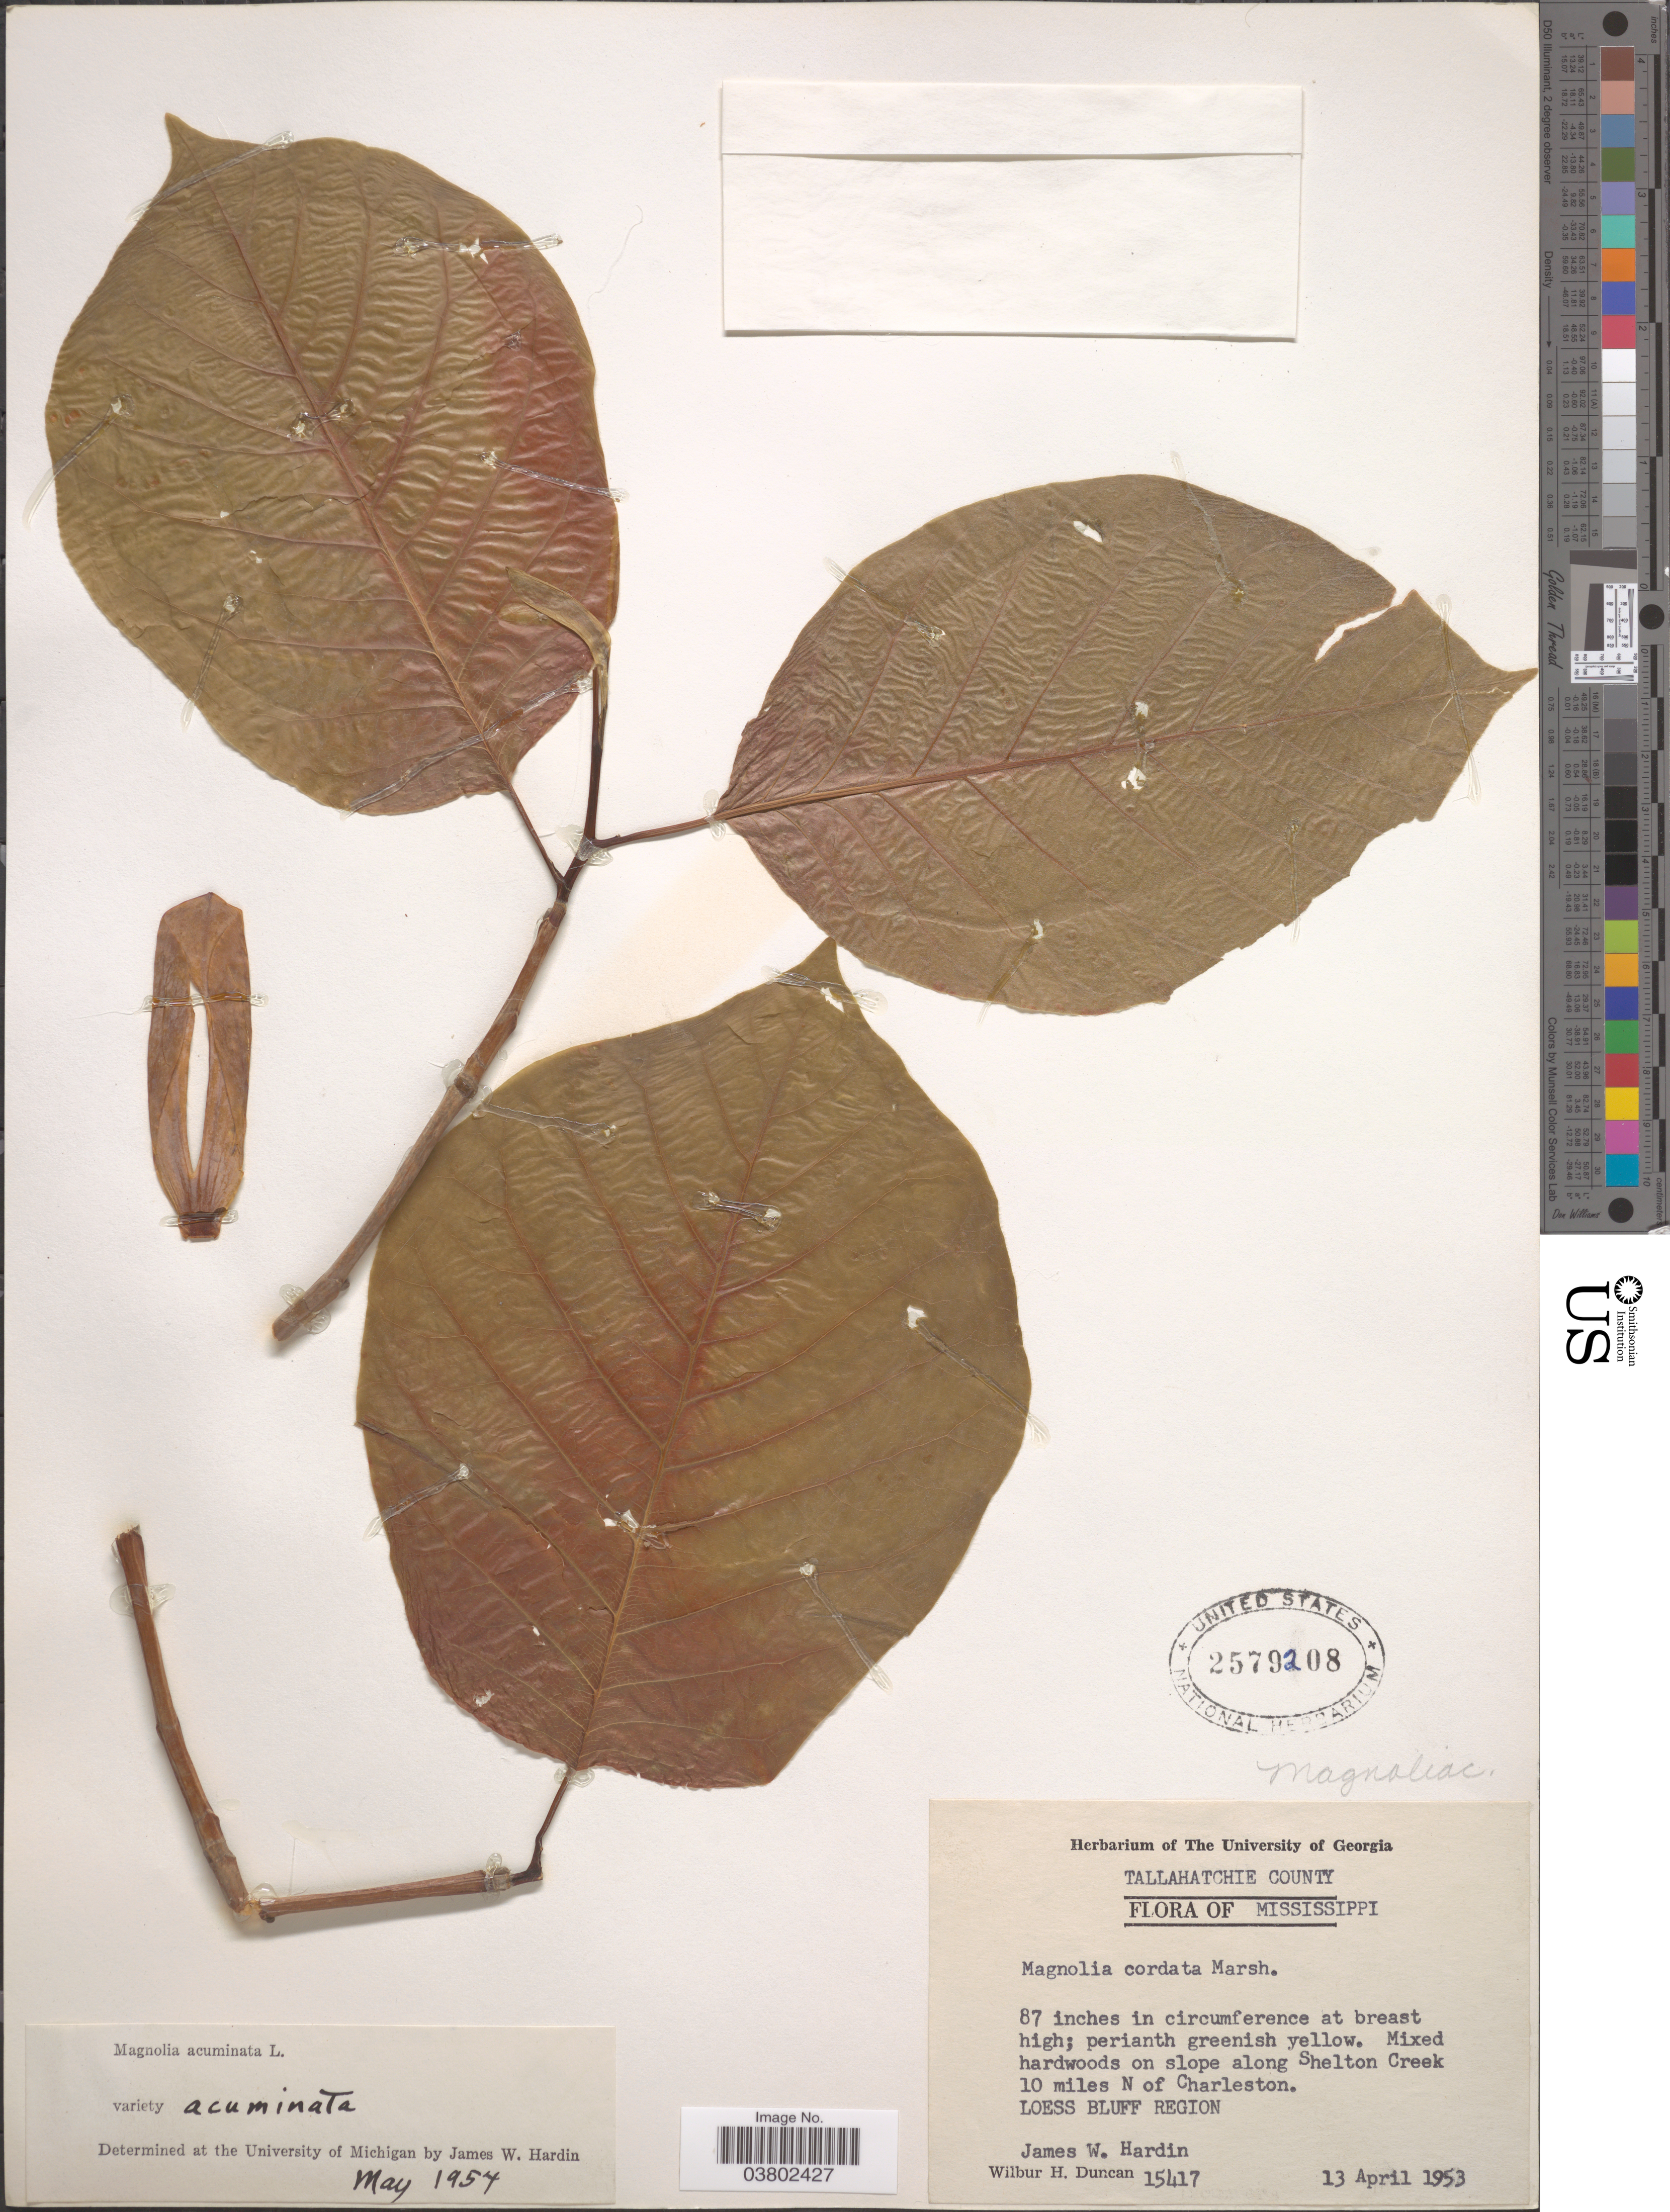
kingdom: Plantae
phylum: Tracheophyta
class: Magnoliopsida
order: Magnoliales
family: Magnoliaceae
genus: Magnolia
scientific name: Magnolia acuminata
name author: (L.) L.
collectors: J. W. Hardin & W. H. Duncan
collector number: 15417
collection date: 1953-04-13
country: United States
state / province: Mississippi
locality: Tallahatchie County. On slope along Shelton Creek, 10 miles N of Charleston, Loess Bluff Region.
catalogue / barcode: US 2579208